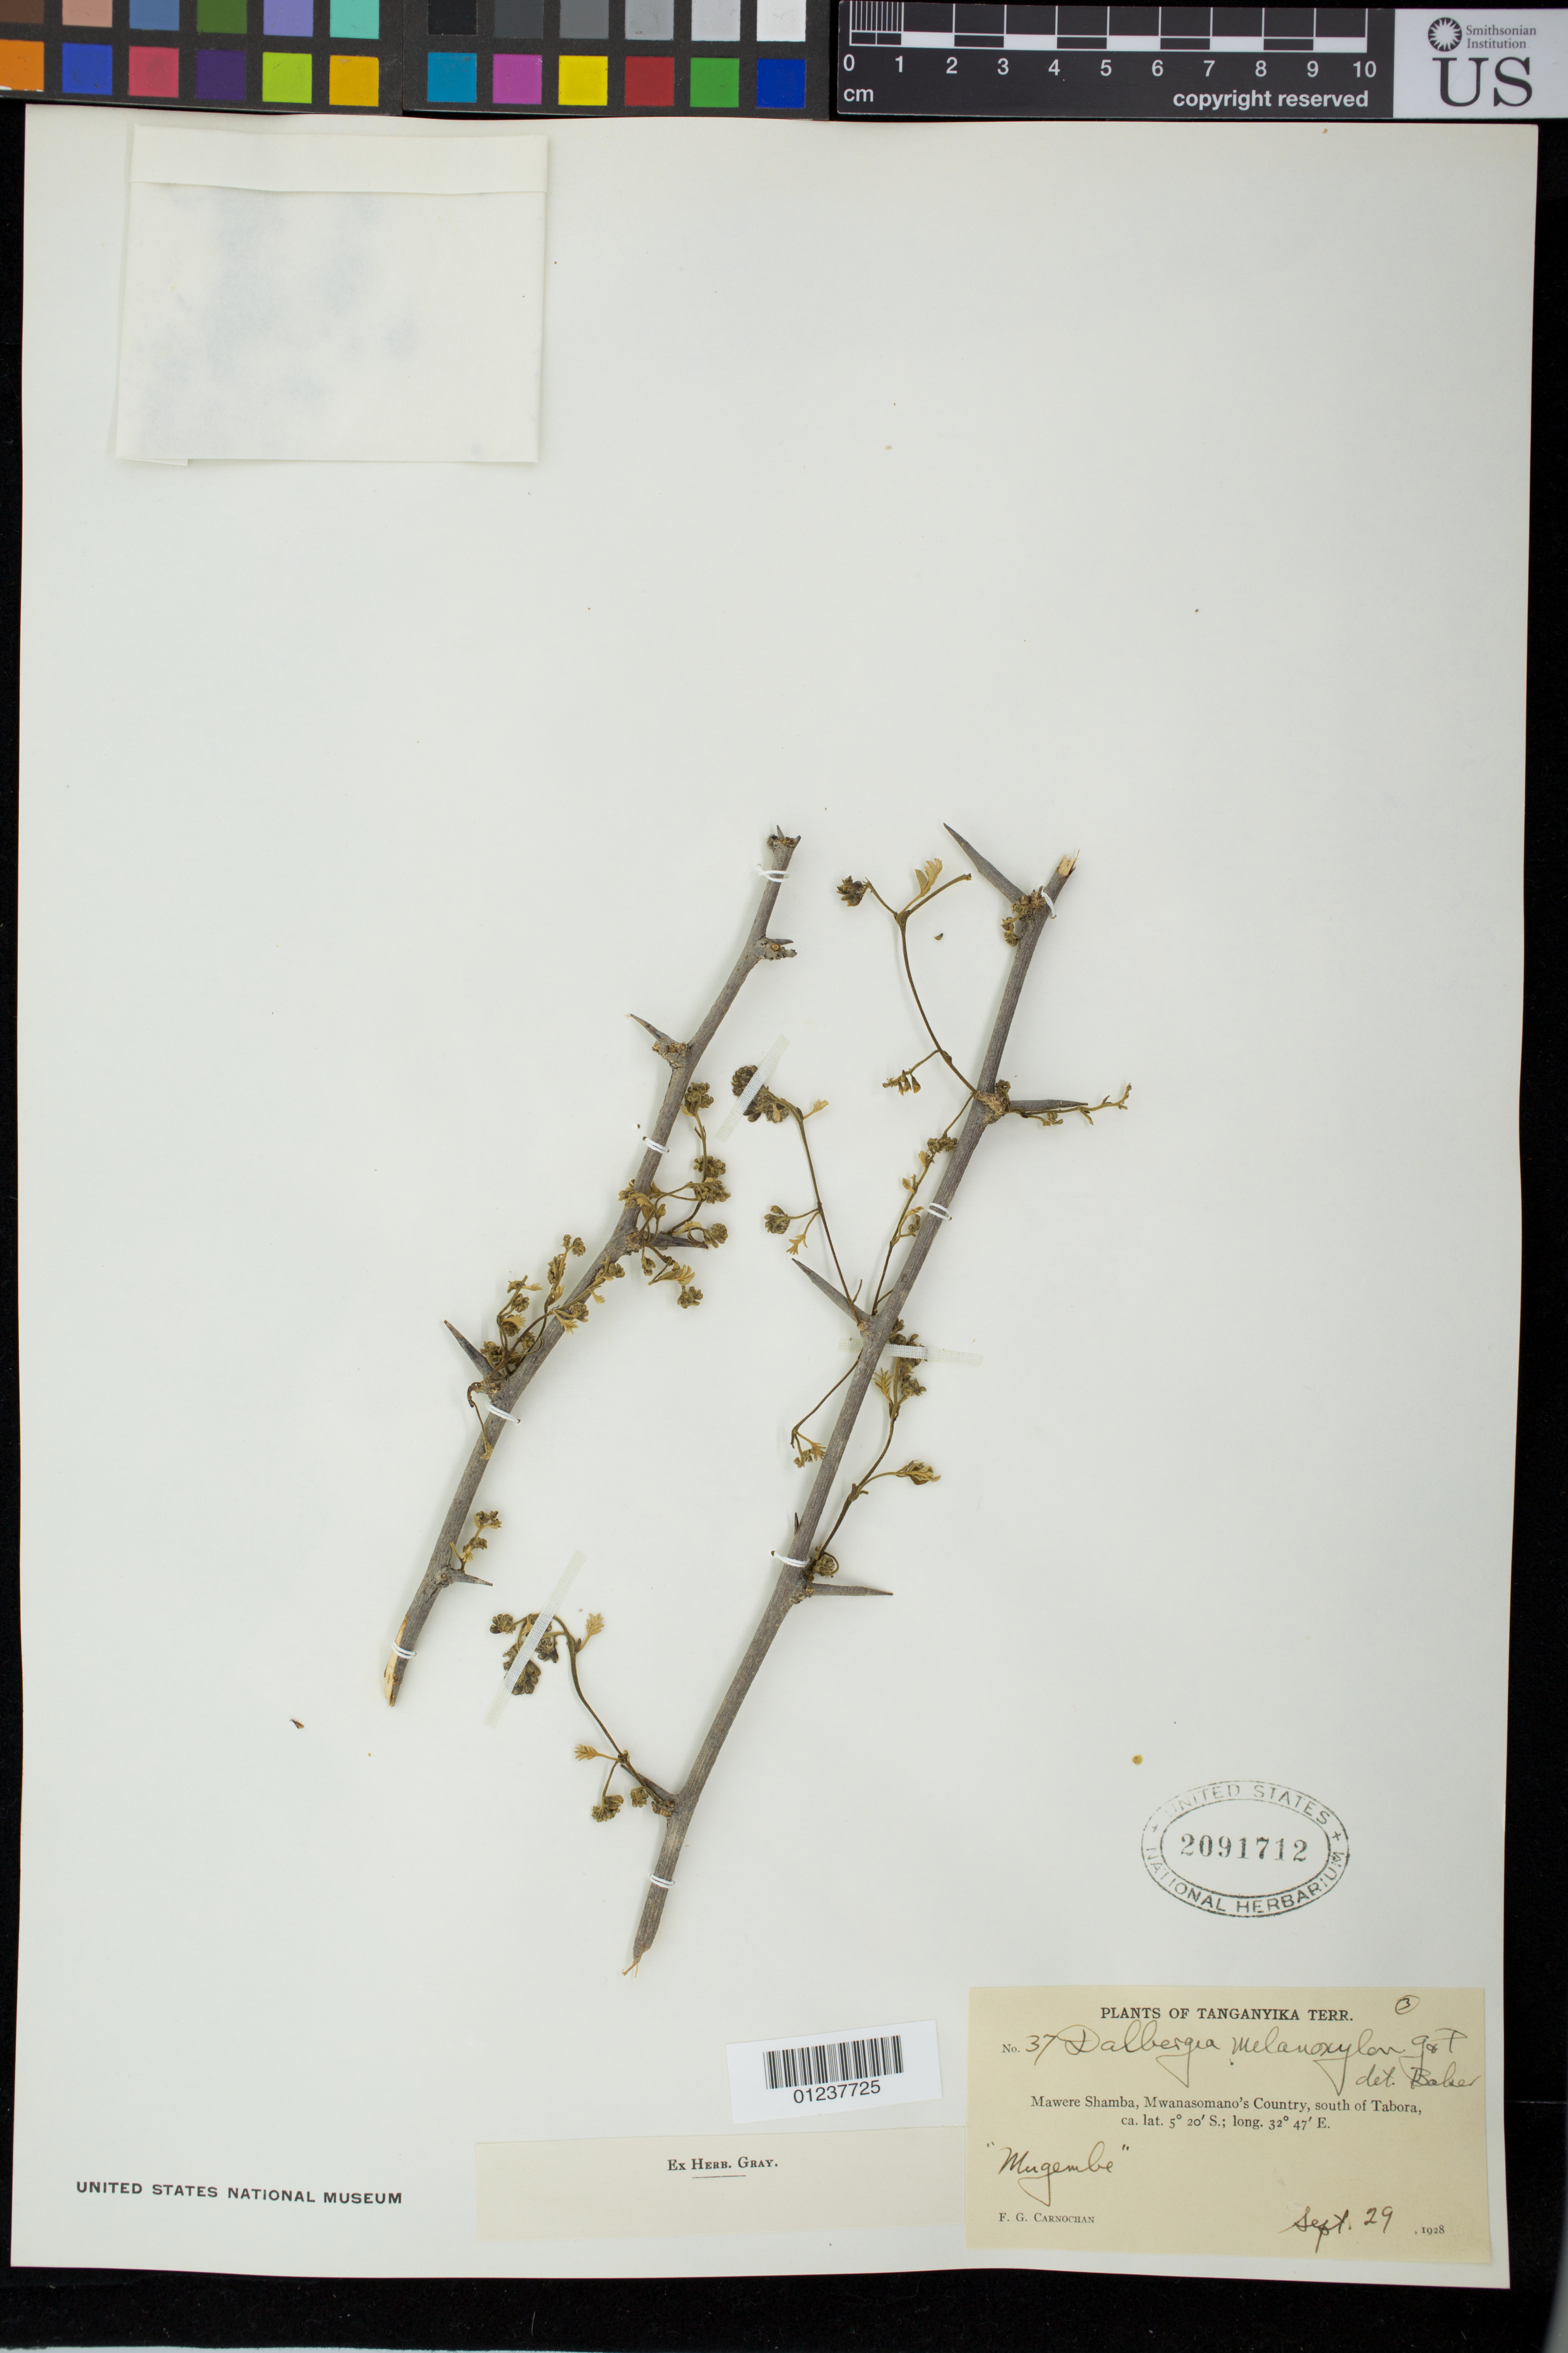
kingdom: Plantae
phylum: Tracheophyta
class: Magnoliopsida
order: Fabales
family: Fabaceae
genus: Dalbergia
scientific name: Dalbergia melanoxylon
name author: Guill. & Perr.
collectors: F. Carnochan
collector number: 37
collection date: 1928-09-29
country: Tanzania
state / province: Tabora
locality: Mawere Shamba, Mwanasomano's Country, south of Tabora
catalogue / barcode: US 2091712